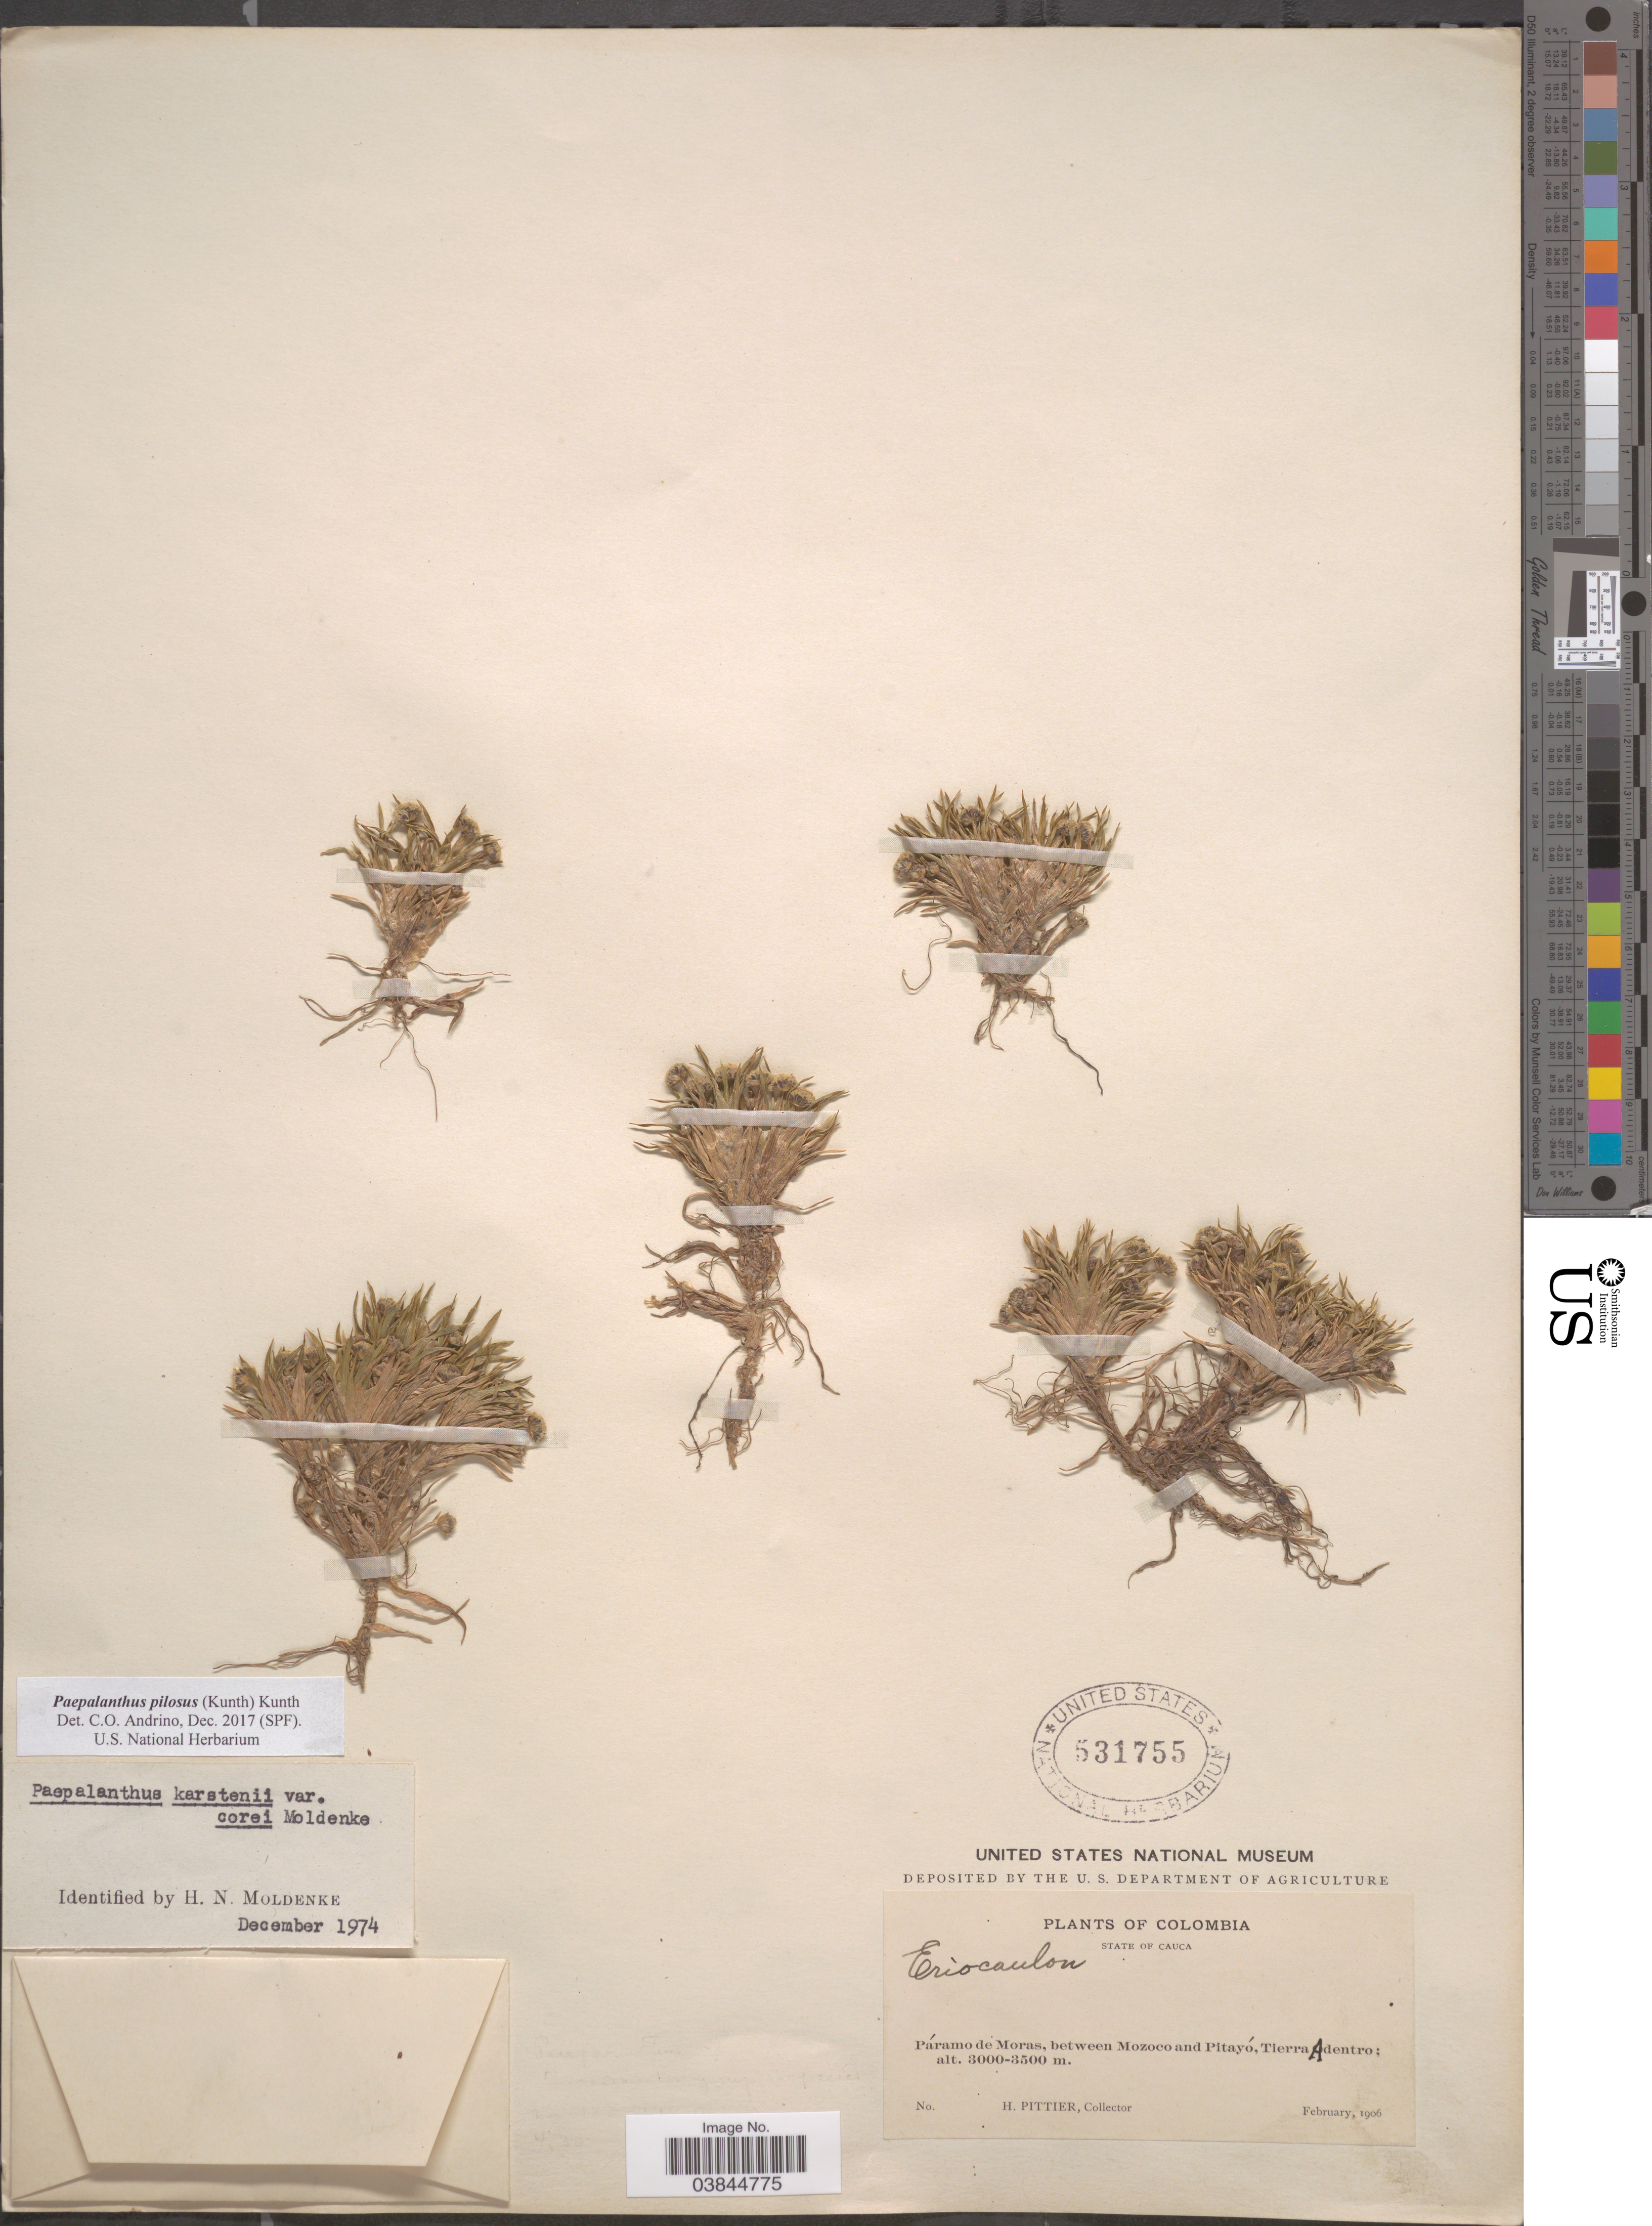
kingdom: Plantae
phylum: Tracheophyta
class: Liliopsida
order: Poales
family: Eriocaulaceae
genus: Paepalanthus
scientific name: Paepalanthus pilosus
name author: (Kunth) Kunth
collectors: H. F. Pittier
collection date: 1906-02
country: Colombia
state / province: Cauca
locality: Páramo de Moras, between Mozoco and Pitayó, Tierra Adentro.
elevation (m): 3000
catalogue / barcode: US 531755